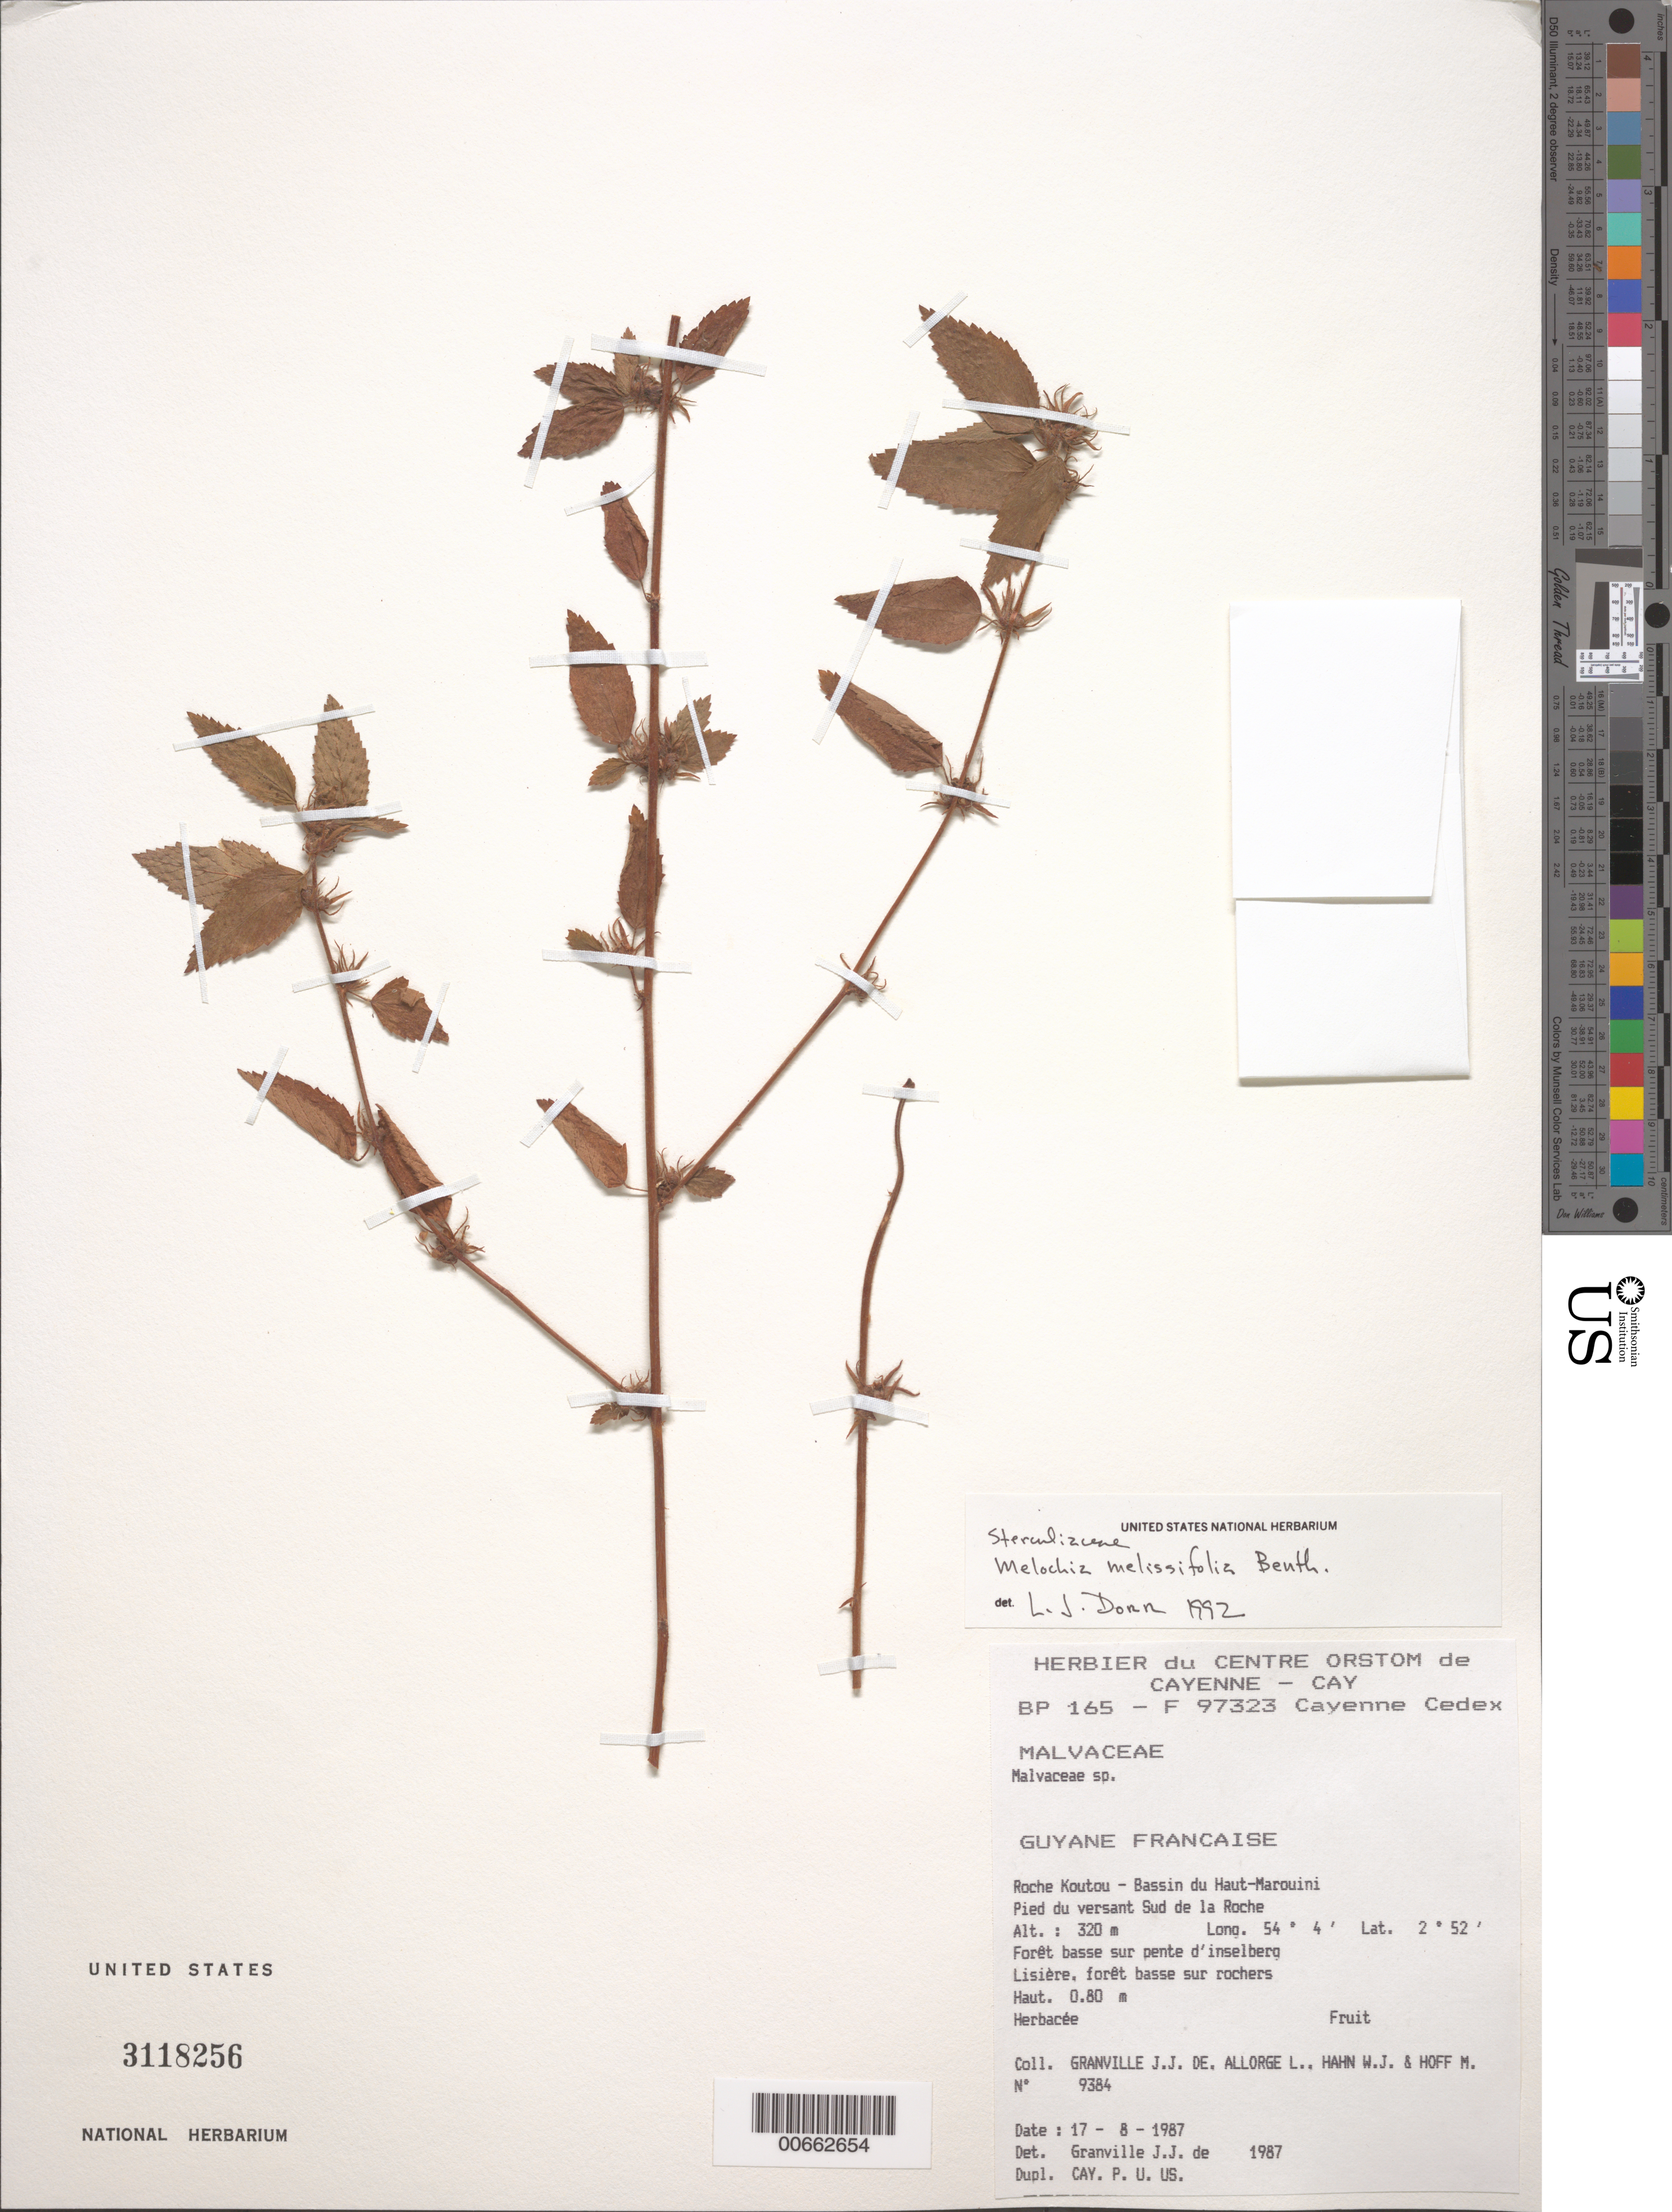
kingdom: Plantae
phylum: Tracheophyta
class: Magnoliopsida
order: Malvales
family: Malvaceae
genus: Melochia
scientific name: Melochia melissifolia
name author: Benth.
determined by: Dorr, L. J., (BOT), Smithsonian Institution - National Museum of Natural History (UNITED STATES)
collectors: J.-J. de Granville, L. Allorge, W. J. Hahn & M. Hoff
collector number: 9384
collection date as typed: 17 Aug 1987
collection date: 1987-08-17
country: French Guiana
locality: Roche Koutou, Bassin du Haut-Marouini, pied du versant Sud de la Roche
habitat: Forêt basse sur pente d'inselberg, lisière, forêt basse sur rochers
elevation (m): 320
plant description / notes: CAY, US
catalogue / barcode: US 3118256